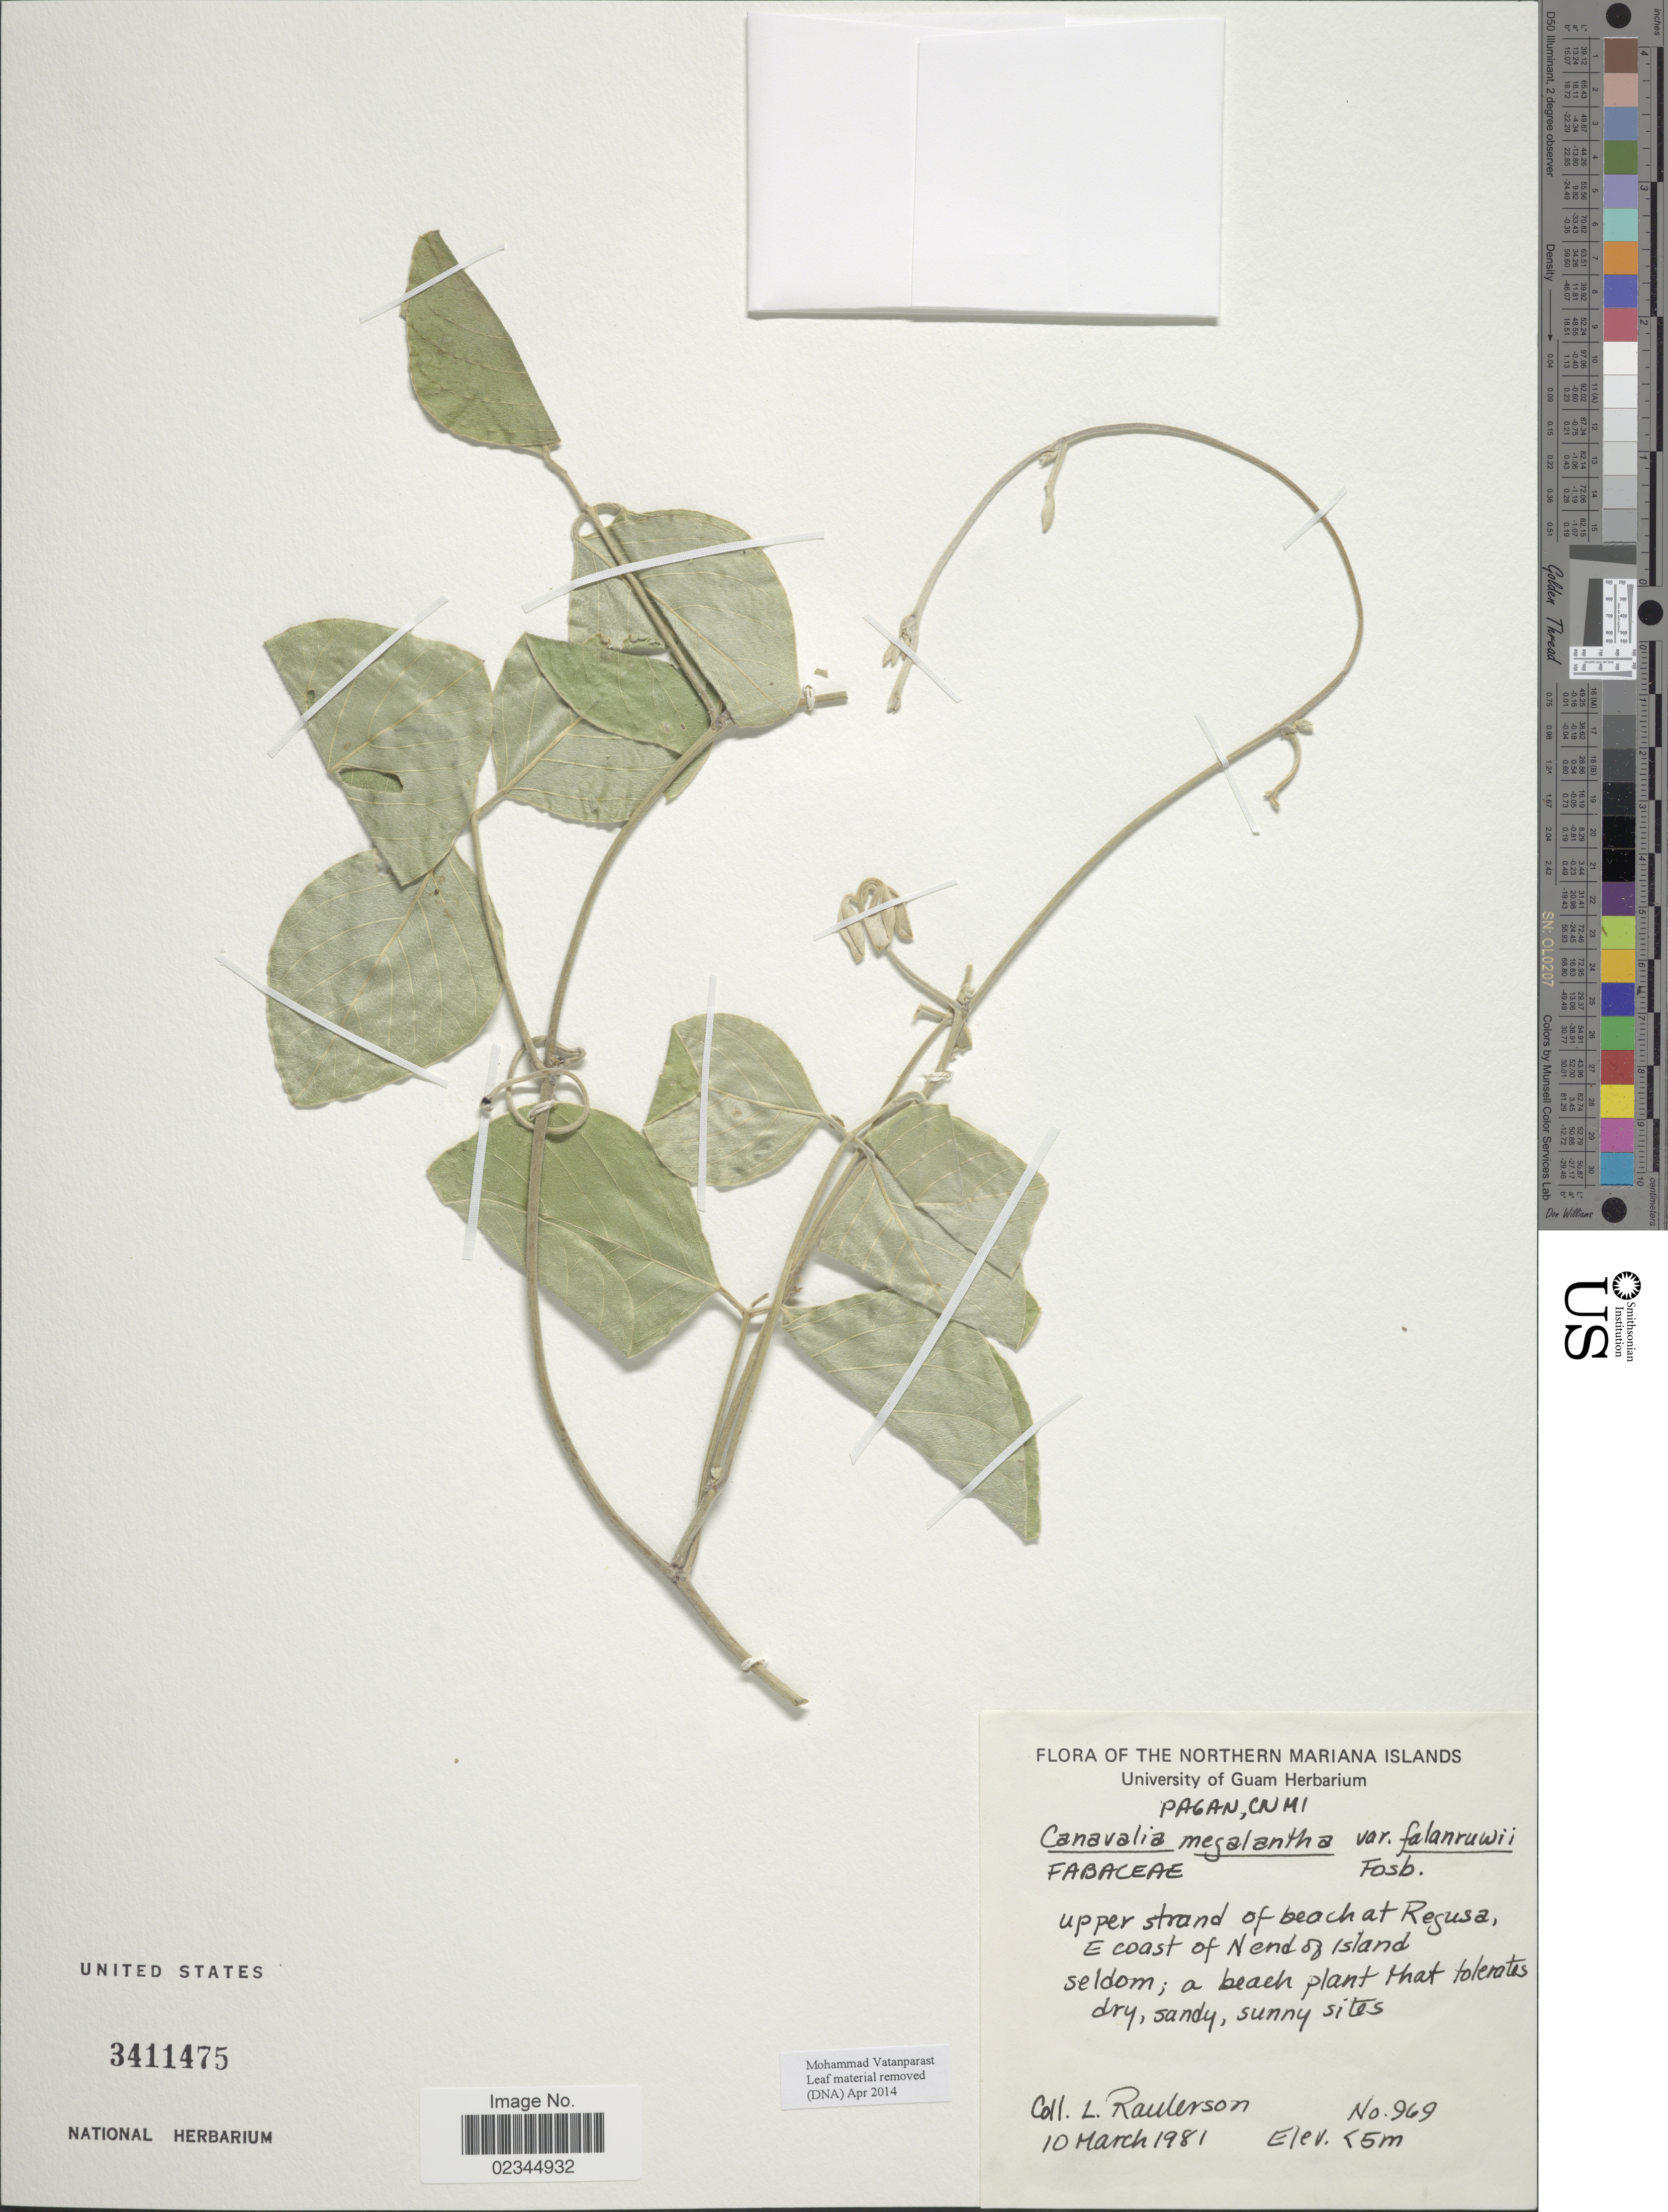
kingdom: Plantae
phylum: Tracheophyta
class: Magnoliopsida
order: Fabales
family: Fabaceae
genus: Canavalia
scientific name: Canavalia megalantha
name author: Merr.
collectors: L. Raulerson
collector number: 969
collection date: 1981-03-10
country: Northern Mariana Islands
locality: Pagan, CNMI, upper strand of beach at Regusa E coast of N end of island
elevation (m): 5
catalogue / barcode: US 3411475